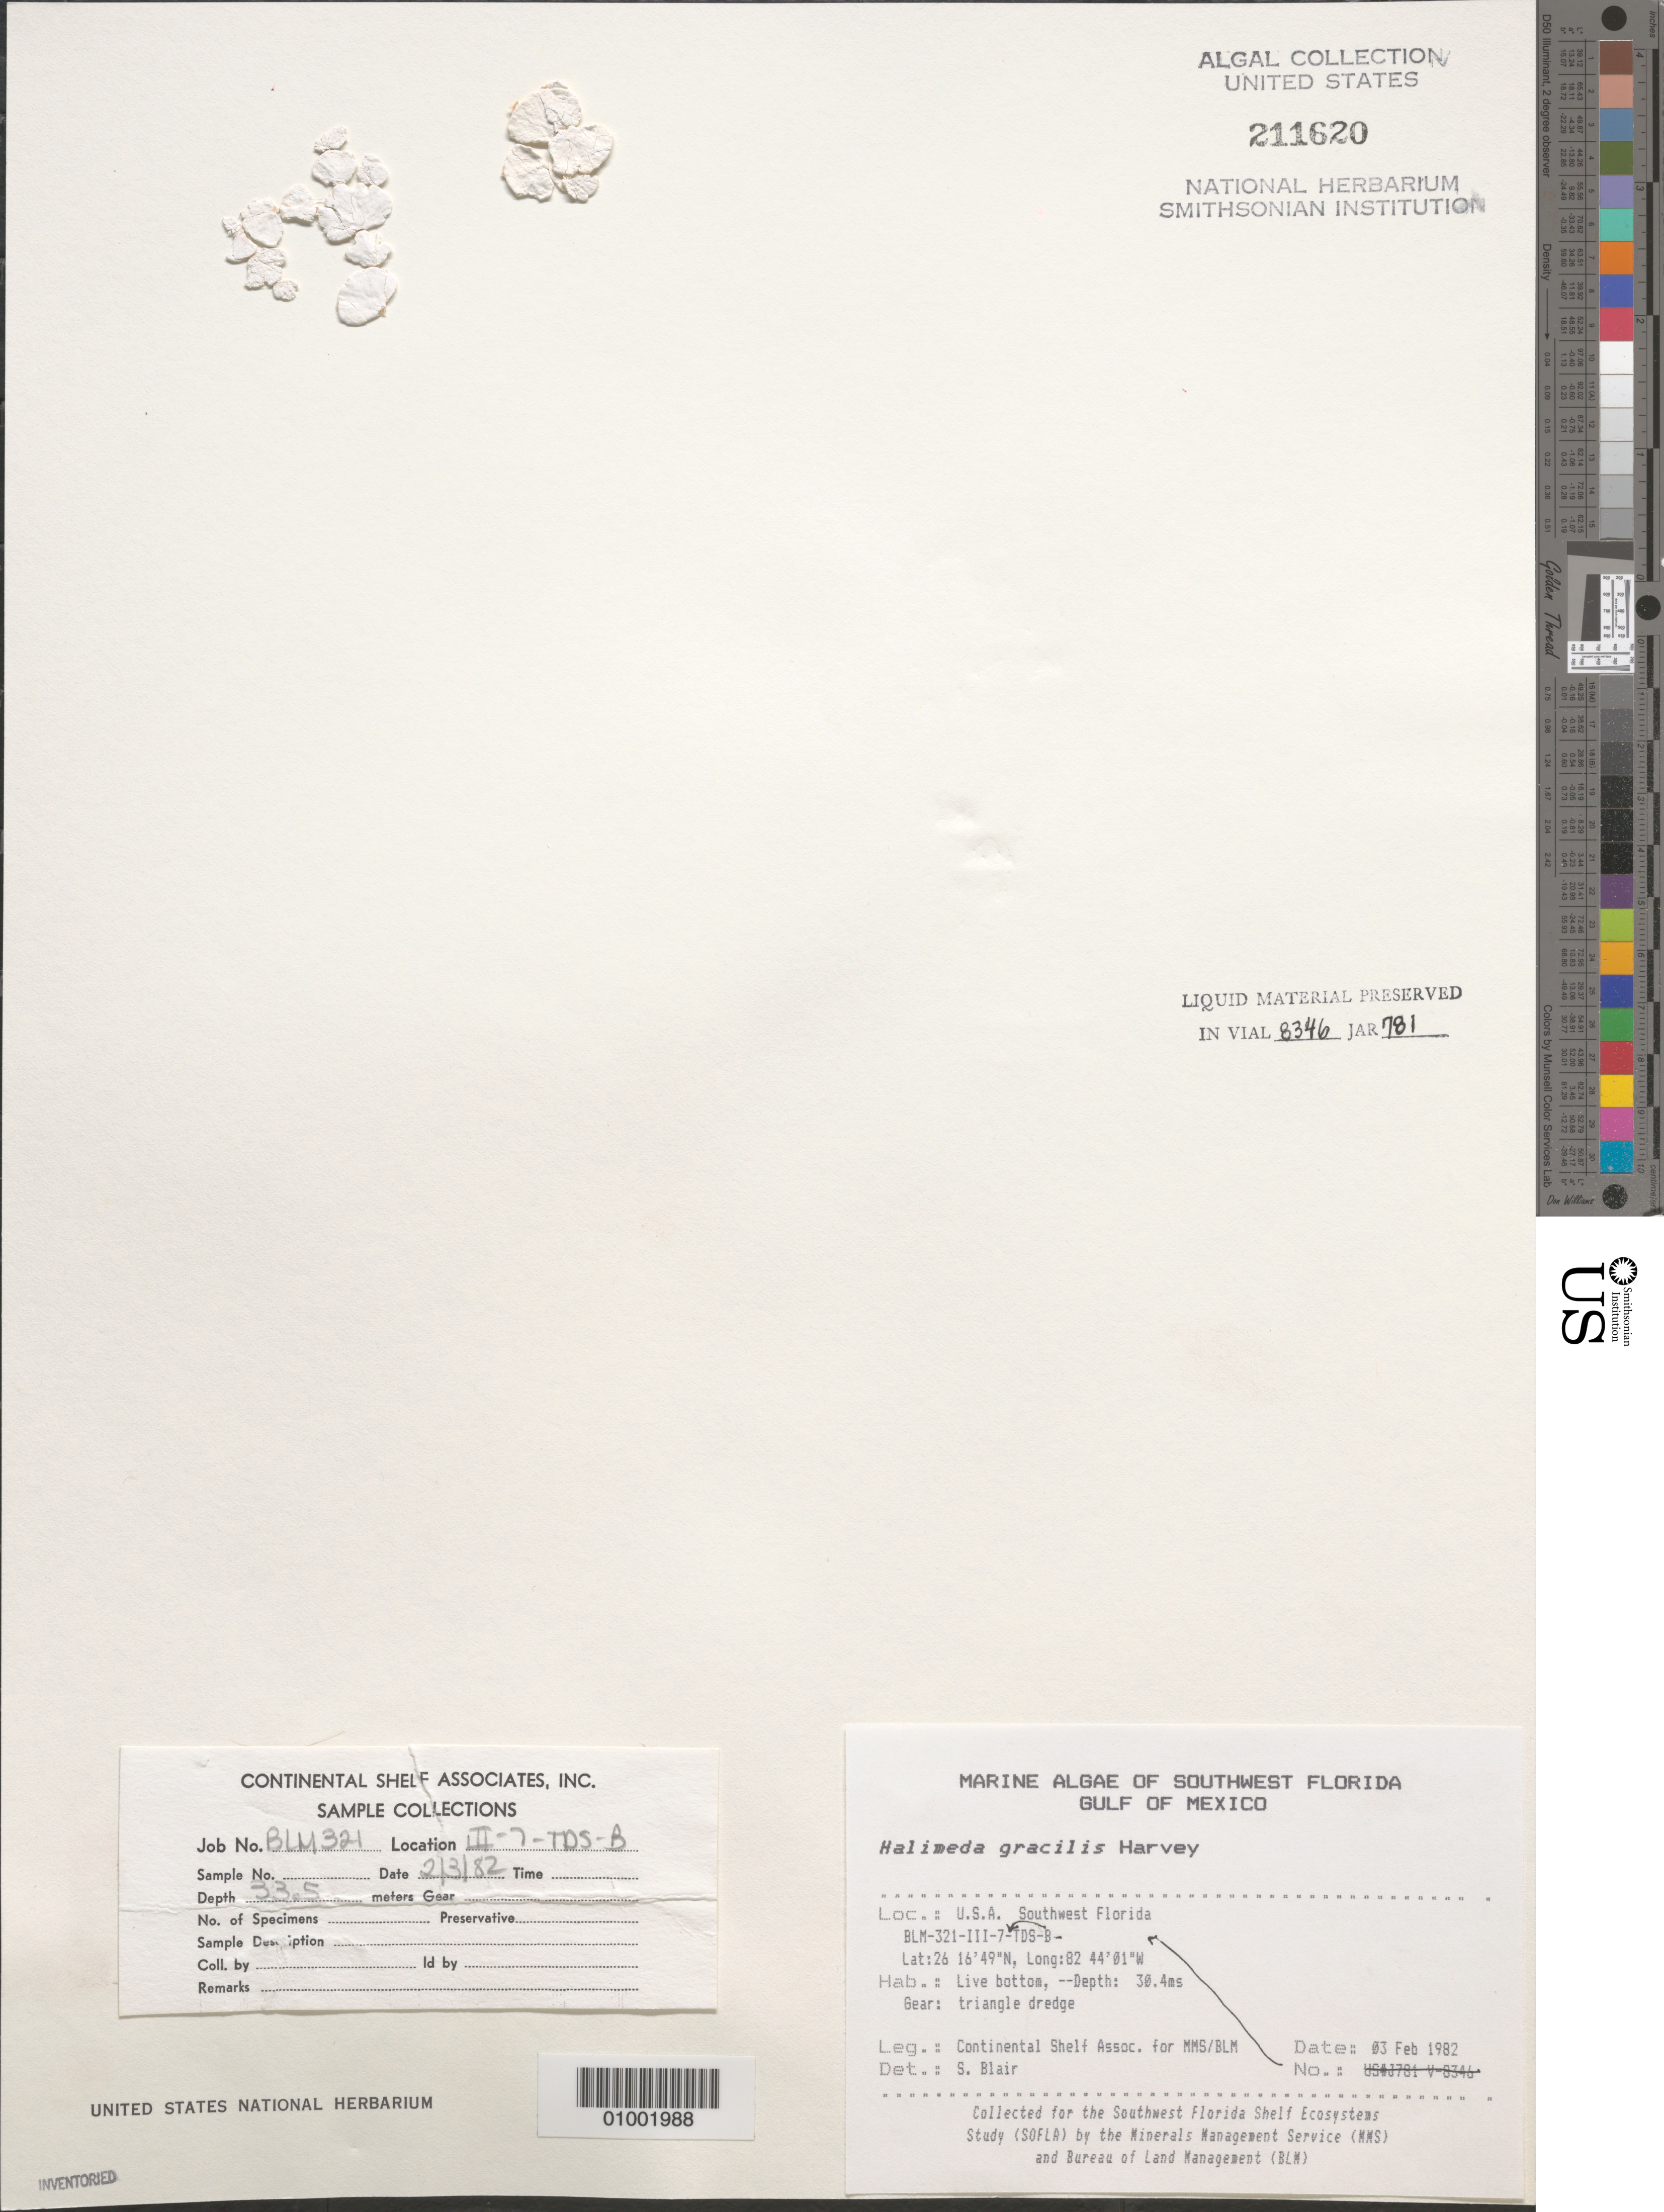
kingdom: Plantae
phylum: Chlorophyta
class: Ulvophyceae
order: Bryopsidales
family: Halimedaceae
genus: Halimeda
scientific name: Halimeda gracilis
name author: Harv. ex J. Agardh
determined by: Blair, S. M.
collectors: Continental Shelf Associates Inc.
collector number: BLM-321-III-7-B-TDS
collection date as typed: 03 Feb 1982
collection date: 1982-02-03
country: United States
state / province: Florida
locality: Gulf of Mexico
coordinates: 26 16'49"N, 82 44'01"W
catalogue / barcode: US 211620